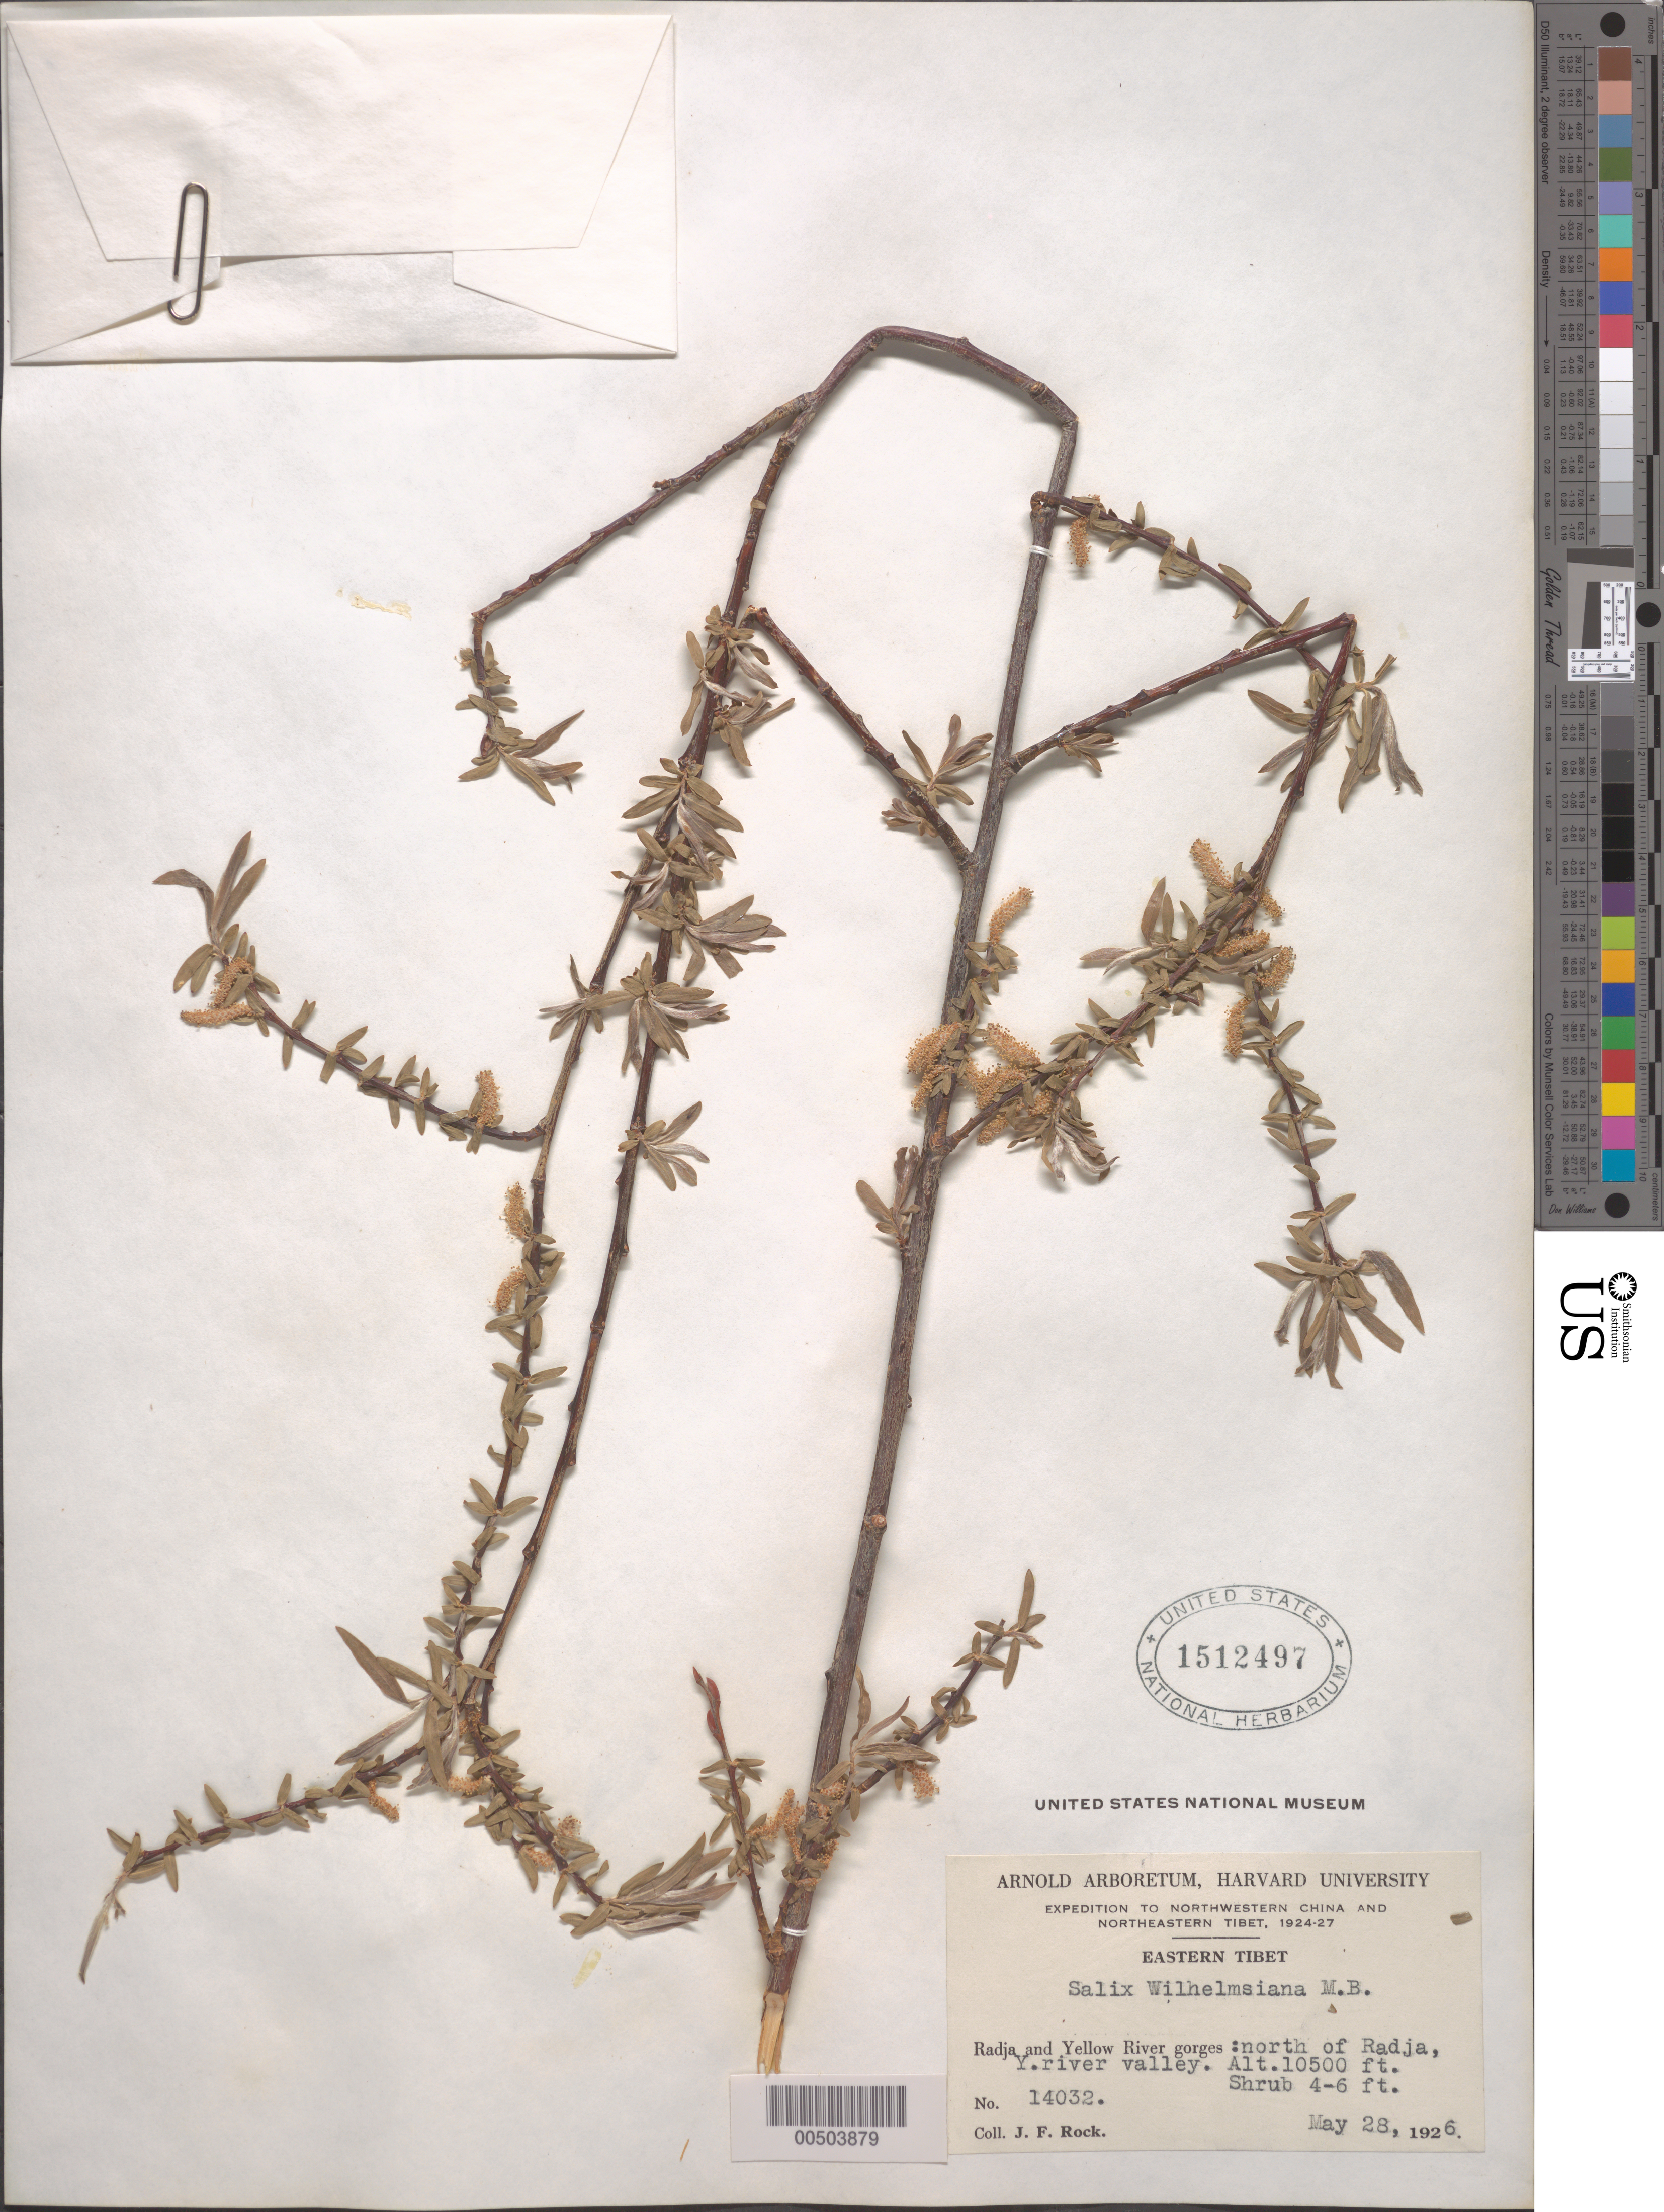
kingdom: Plantae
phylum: Tracheophyta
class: Magnoliopsida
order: Malpighiales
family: Salicaceae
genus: Salix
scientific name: Salix wilhelmsiana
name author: M. Bieb.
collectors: J. F. Rock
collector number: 14032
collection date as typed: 28 May 1926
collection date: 1926-05-28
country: China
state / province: Xizang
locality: Radja and Yellow River gorges: north of Radja, Y. river valley.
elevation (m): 3200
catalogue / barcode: US 1512497